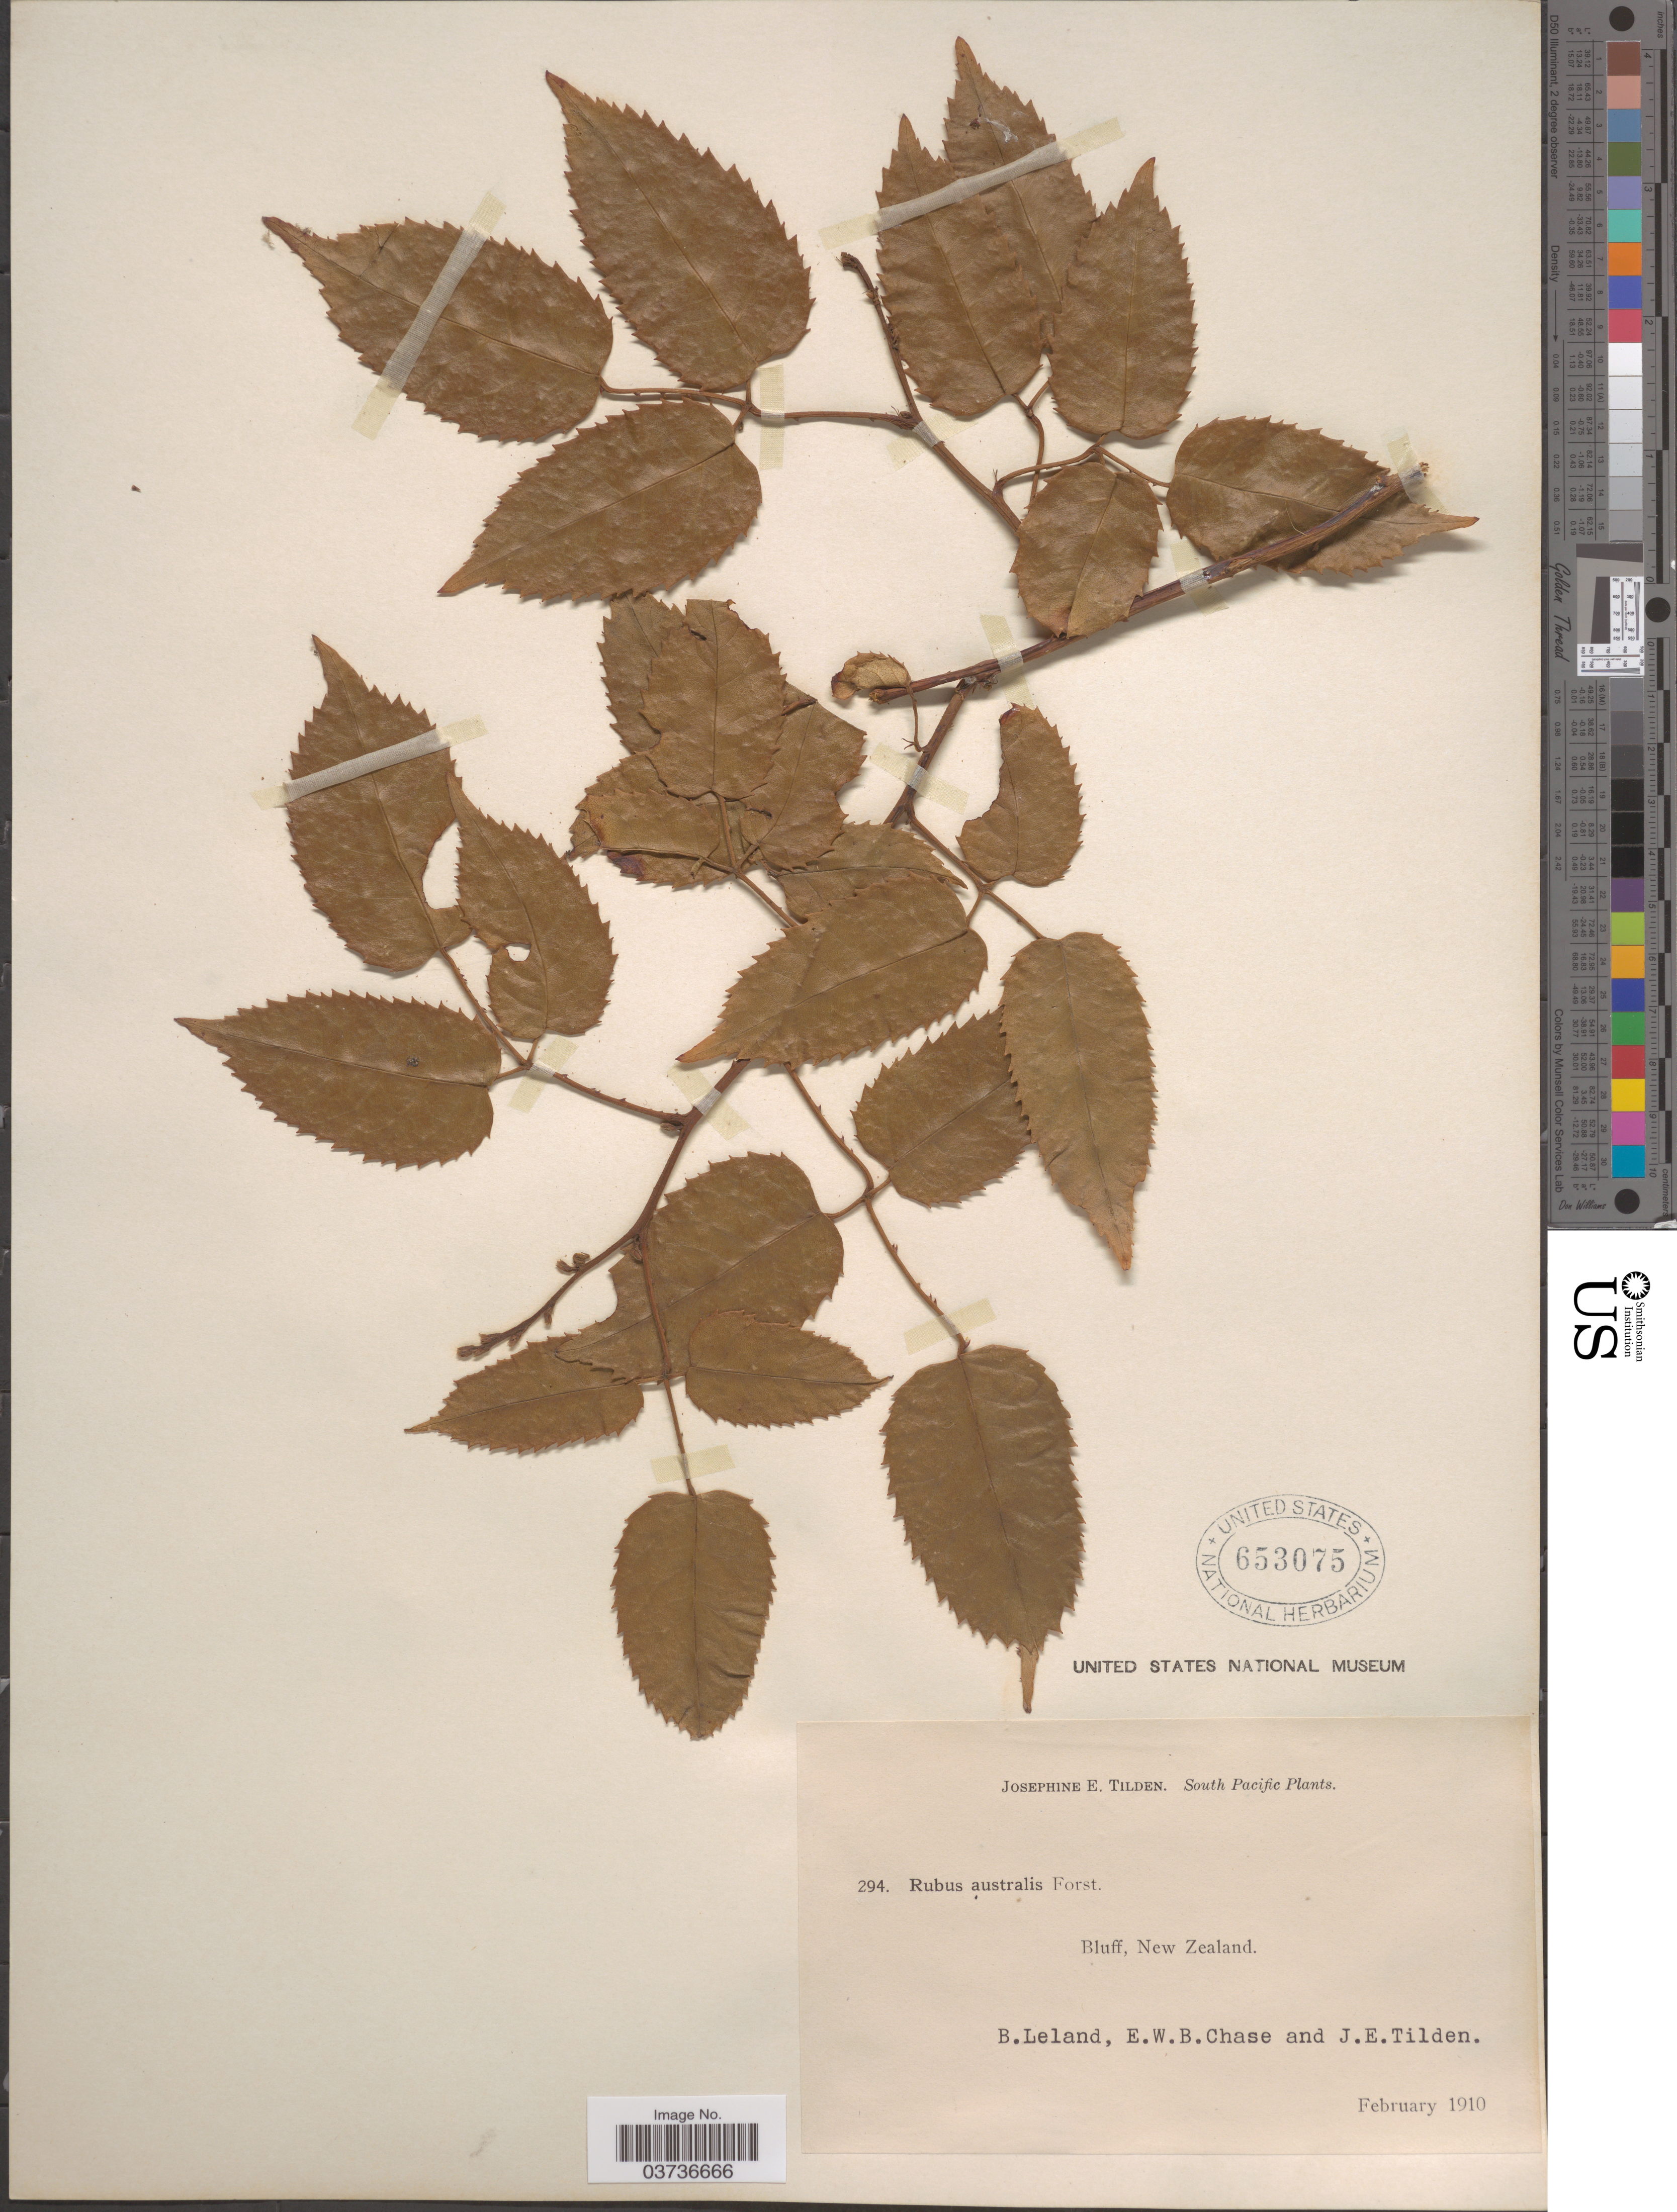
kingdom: Plantae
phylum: Tracheophyta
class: Magnoliopsida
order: Rosales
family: Rosaceae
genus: Rubus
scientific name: Rubus australis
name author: G. Forst.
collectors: B. Leland, E. W. Chase & J. E. Tilden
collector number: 294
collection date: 1910-02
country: New Zealand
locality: South Pacific. Bluff.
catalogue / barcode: US 653075